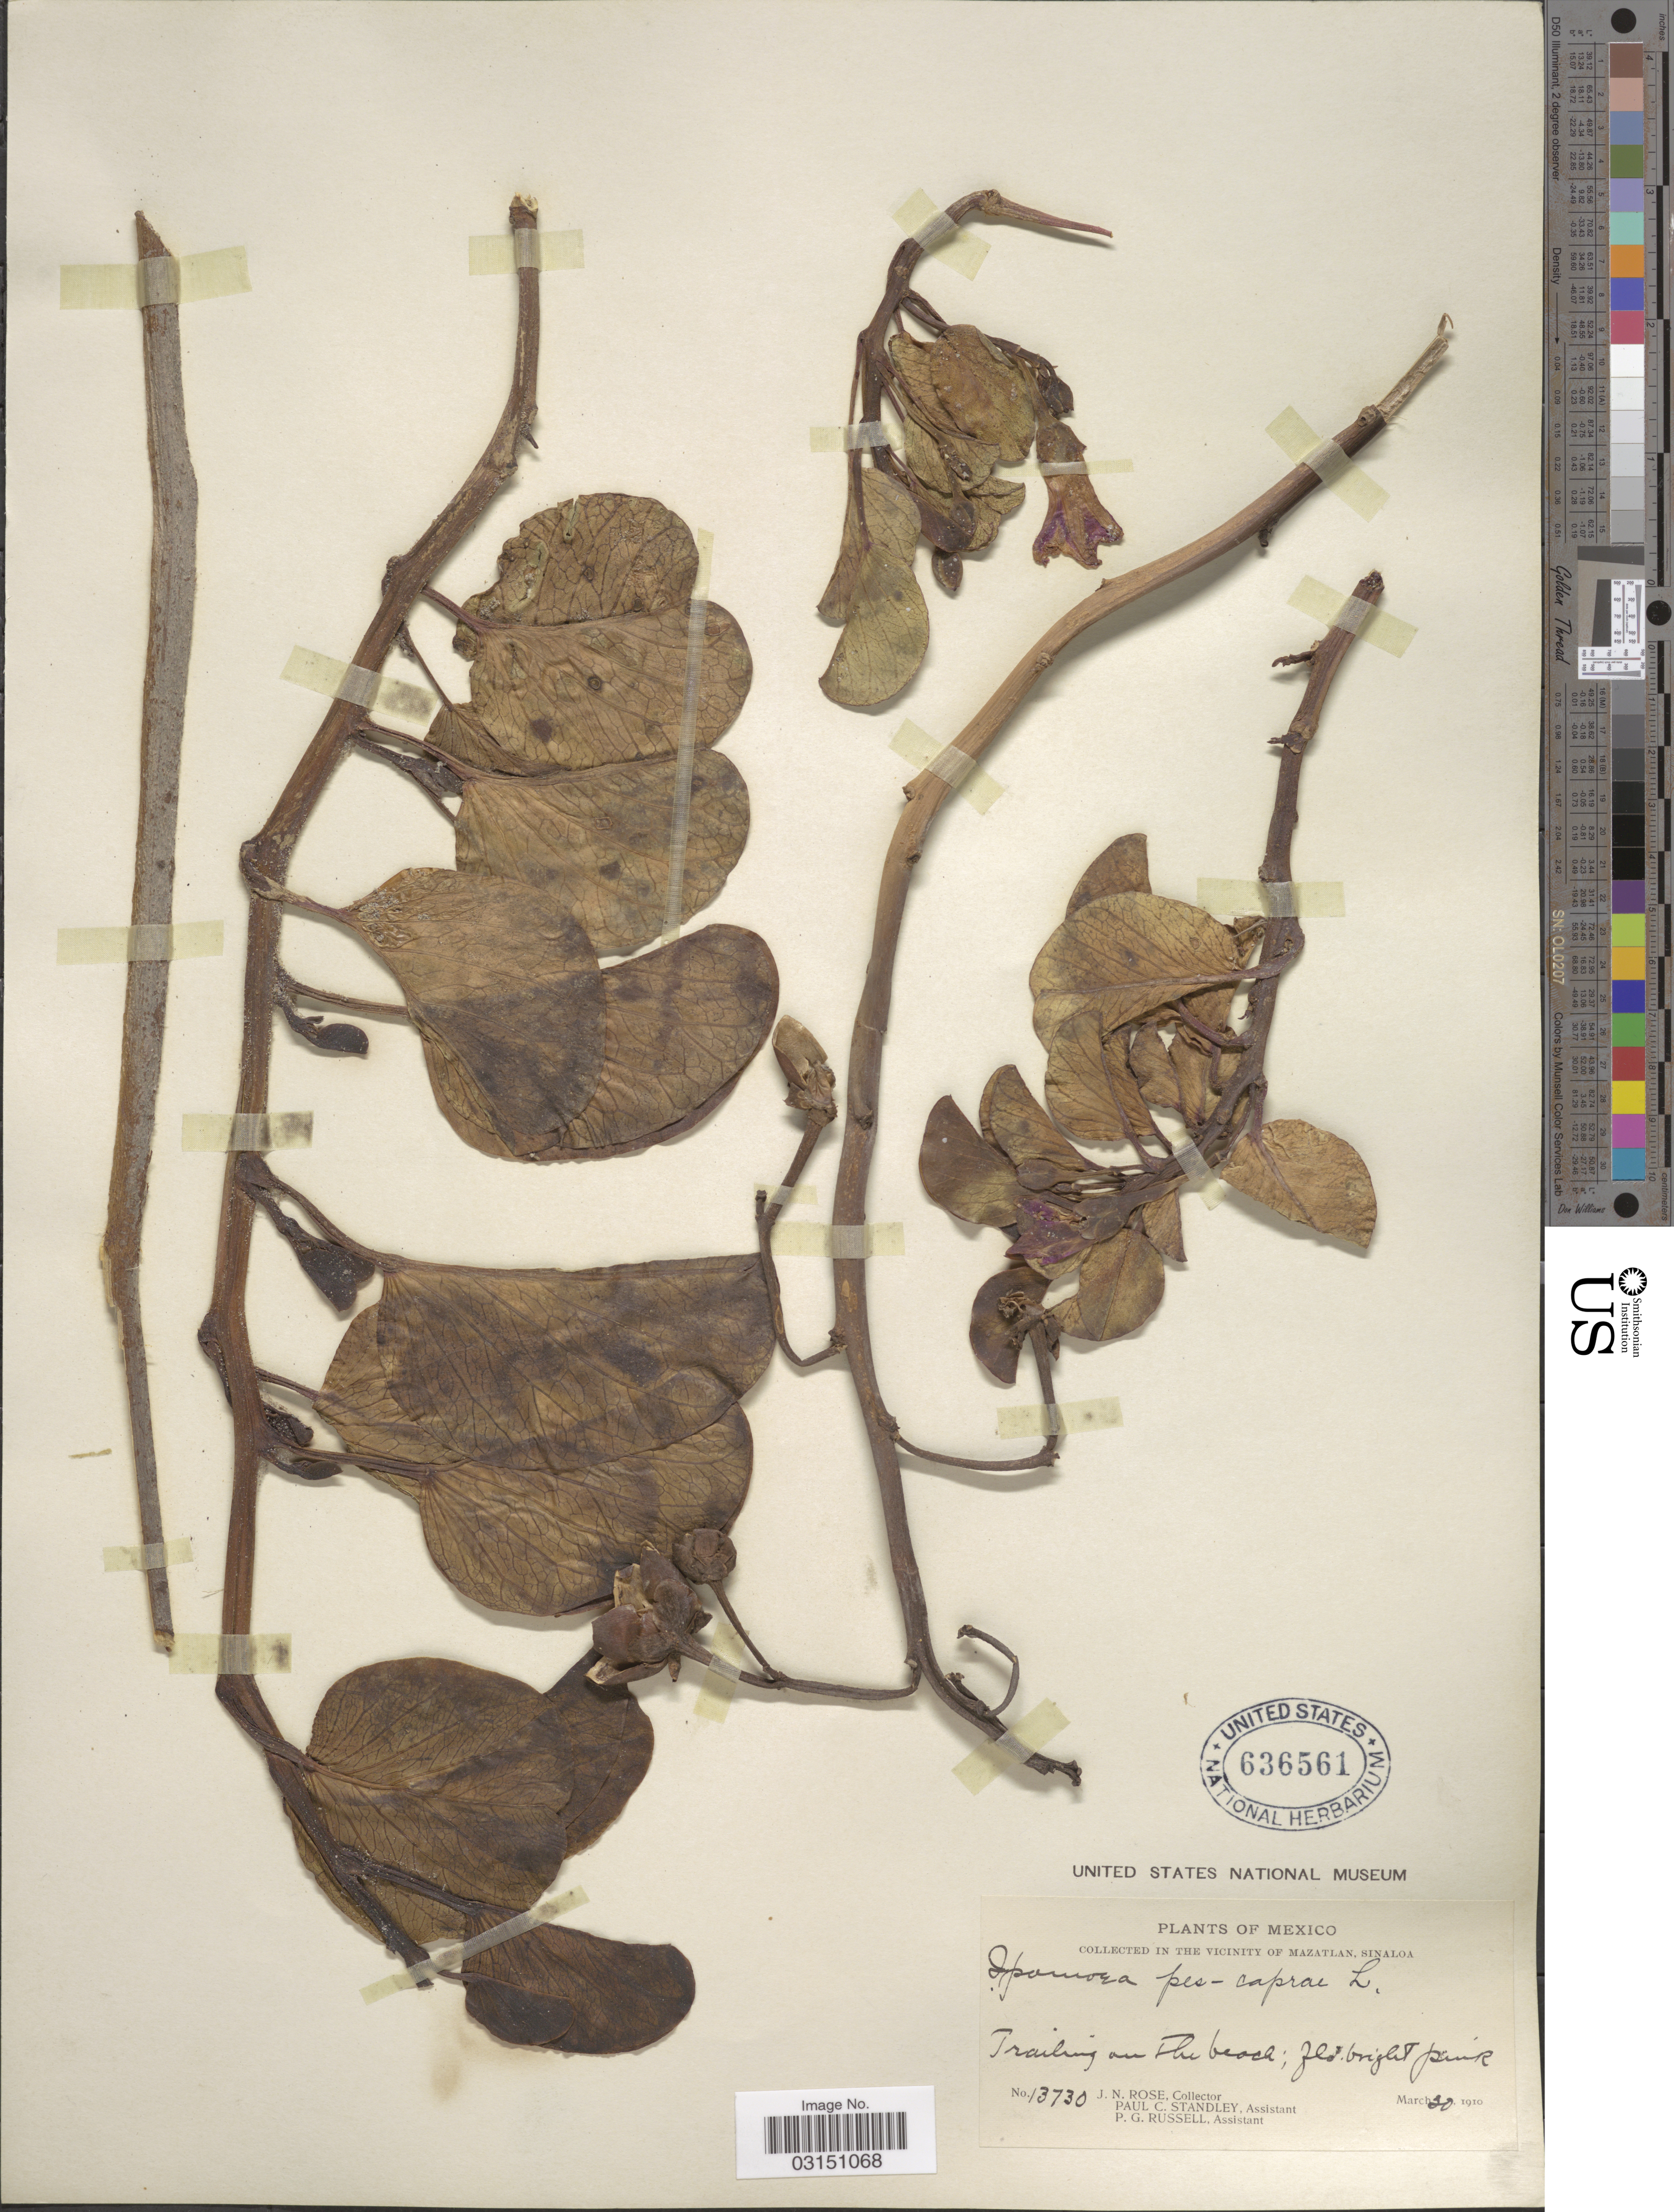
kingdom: Plantae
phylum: Tracheophyta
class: Magnoliopsida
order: Solanales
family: Convolvulaceae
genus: Ipomoea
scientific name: Ipomoea pes-caprae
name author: (L.) R. Br.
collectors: J. N. Rose, P. C. Standley & P. G. Russell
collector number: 13730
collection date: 1910-03-30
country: Mexico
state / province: Sinaloa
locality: In the Vicinity of Mazatlan. Trailing on the beach.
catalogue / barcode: US 636561